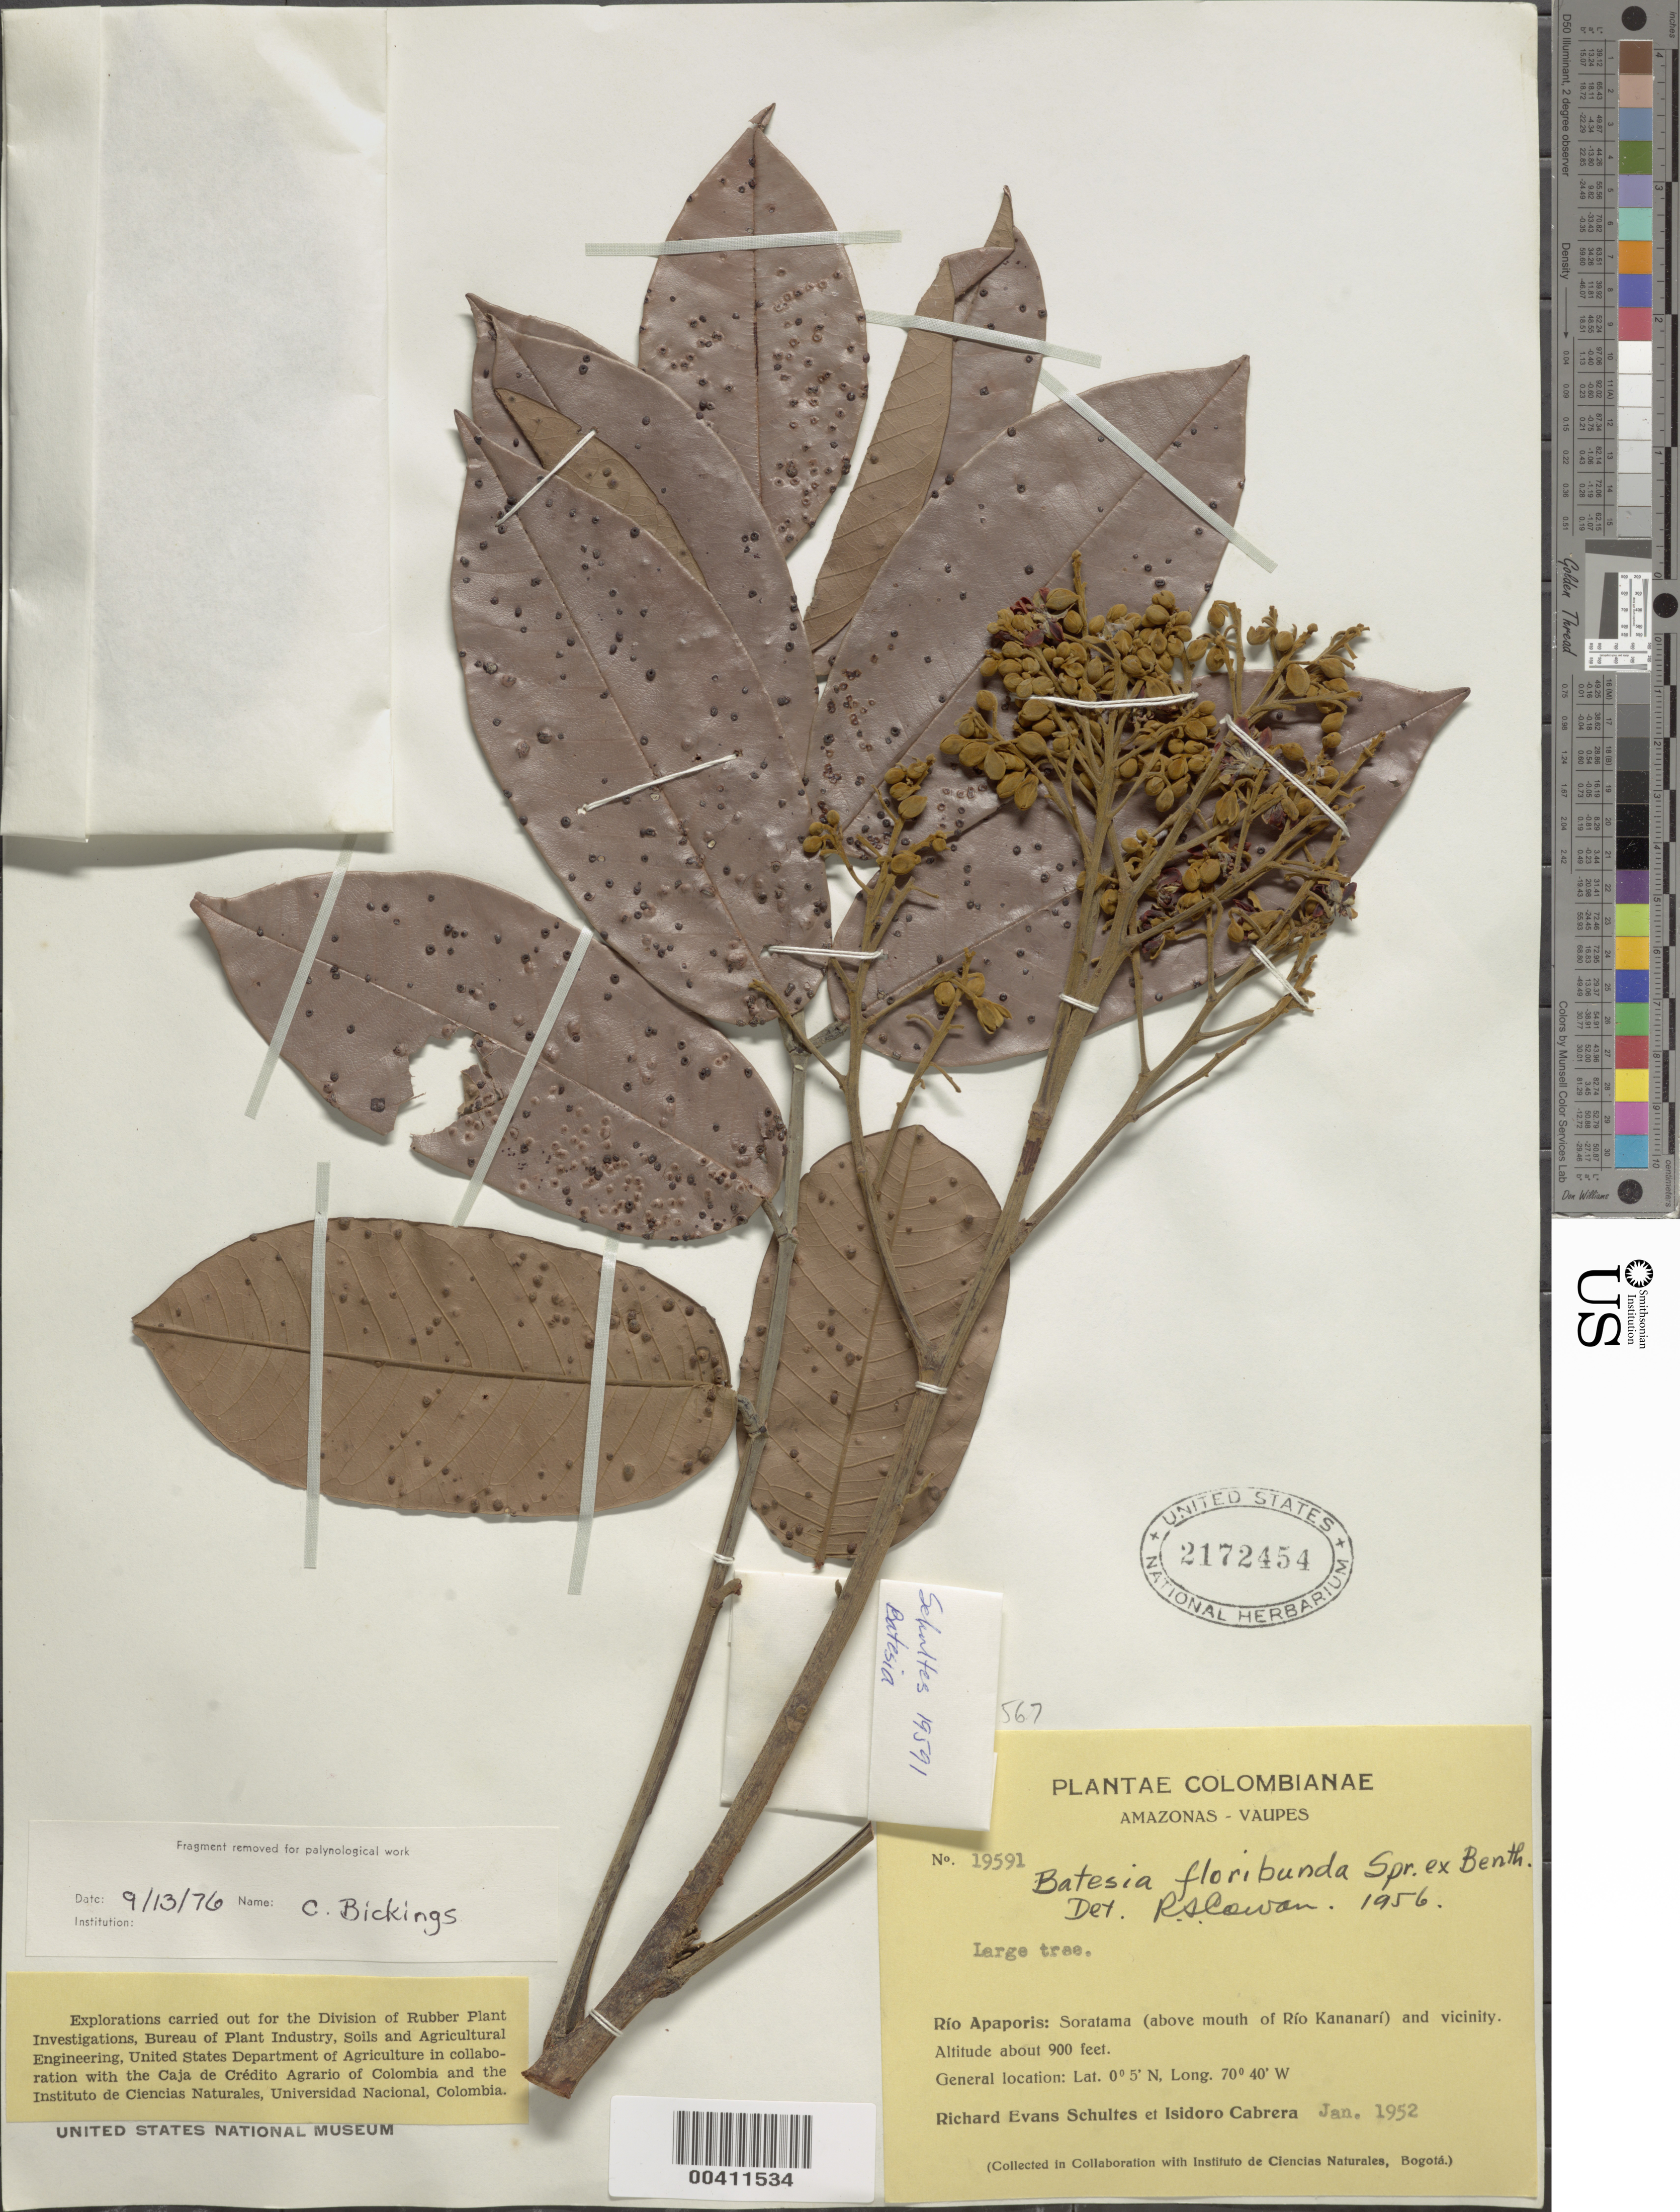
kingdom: Plantae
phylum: Tracheophyta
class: Magnoliopsida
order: Fabales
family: Fabaceae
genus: Batesia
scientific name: Batesia floribunda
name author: Spruce ex Benth.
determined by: Cowan, R. S.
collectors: R. E. Schultes & I. Cabrera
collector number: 19591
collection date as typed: Jan 1952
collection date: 1952-01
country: Colombia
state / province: Amazônas / Vaupés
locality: Rio Apaporis, Soratama (above mouth of Rio Kananari) and vicinity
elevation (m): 274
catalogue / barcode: US 2172454